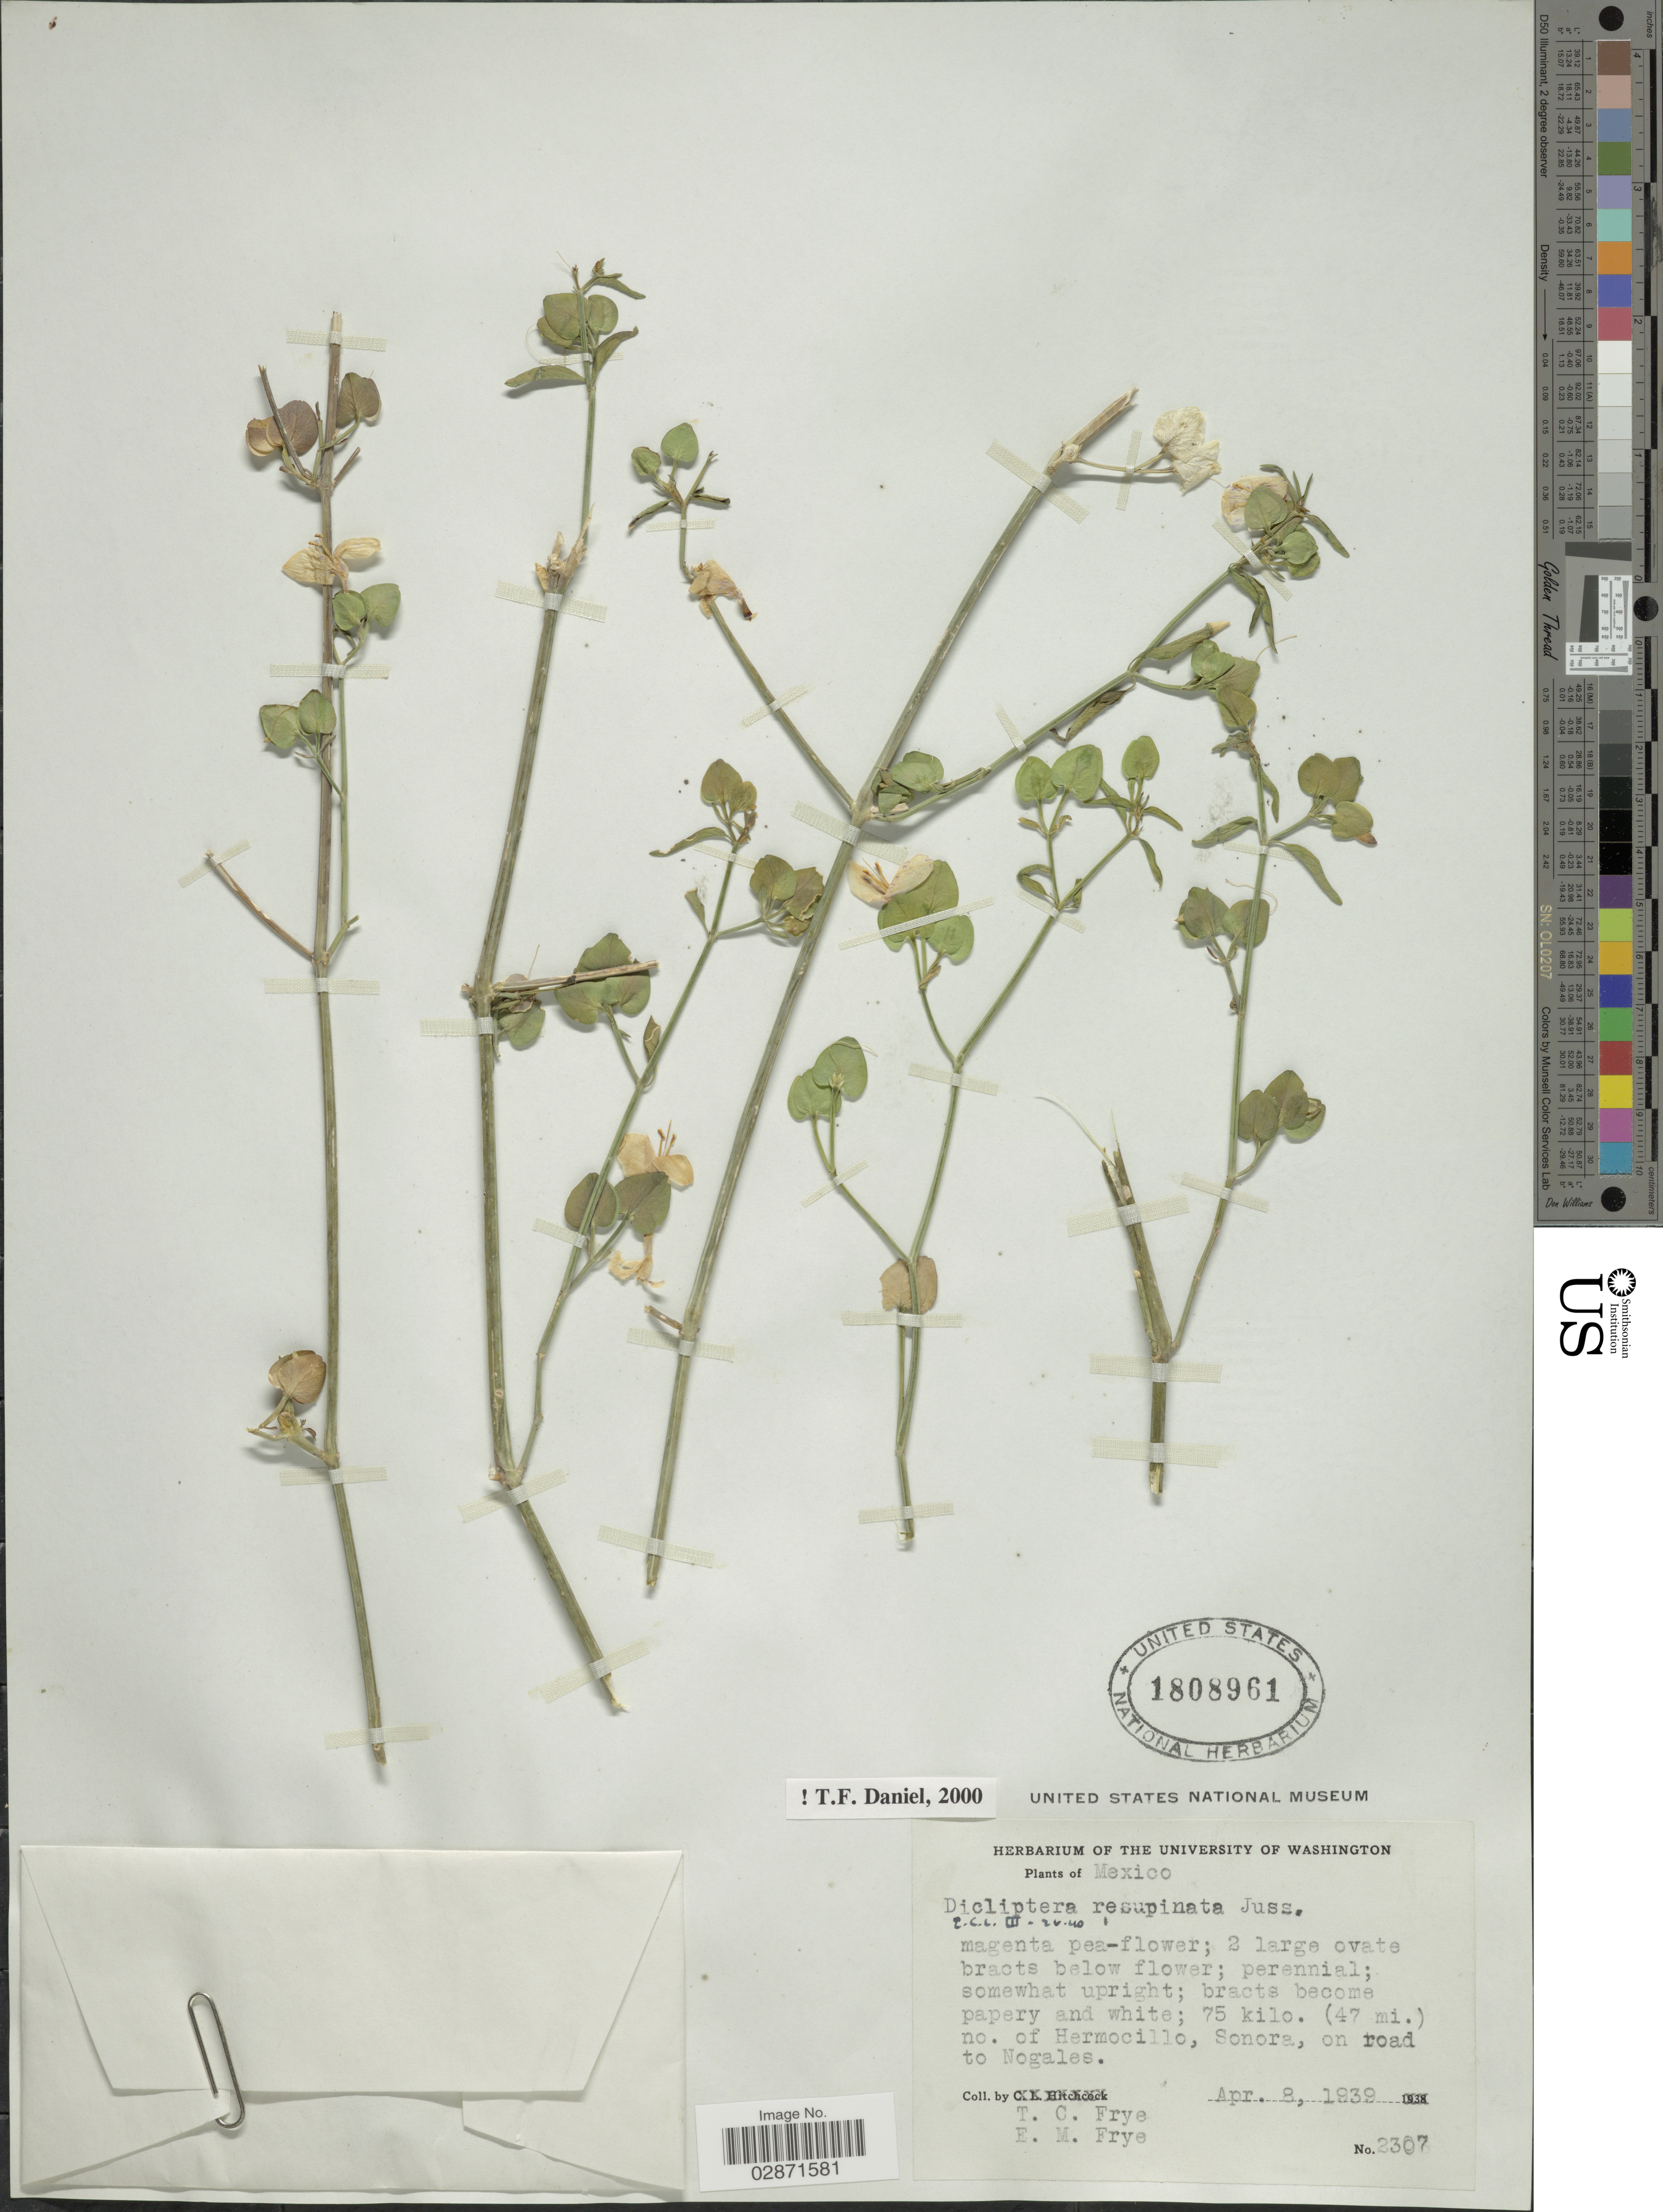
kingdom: Plantae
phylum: Tracheophyta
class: Magnoliopsida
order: Lamiales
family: Acanthaceae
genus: Dicliptera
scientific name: Dicliptera resupinata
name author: (Vahl) Juss.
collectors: T. C. Frye & E. Frye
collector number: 2307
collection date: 1939-04-08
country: Mexico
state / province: Sonora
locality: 75 kilo. (47 mi.) no. of Hermocillo, Sonora, on road to Nogales.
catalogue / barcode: US 1808961